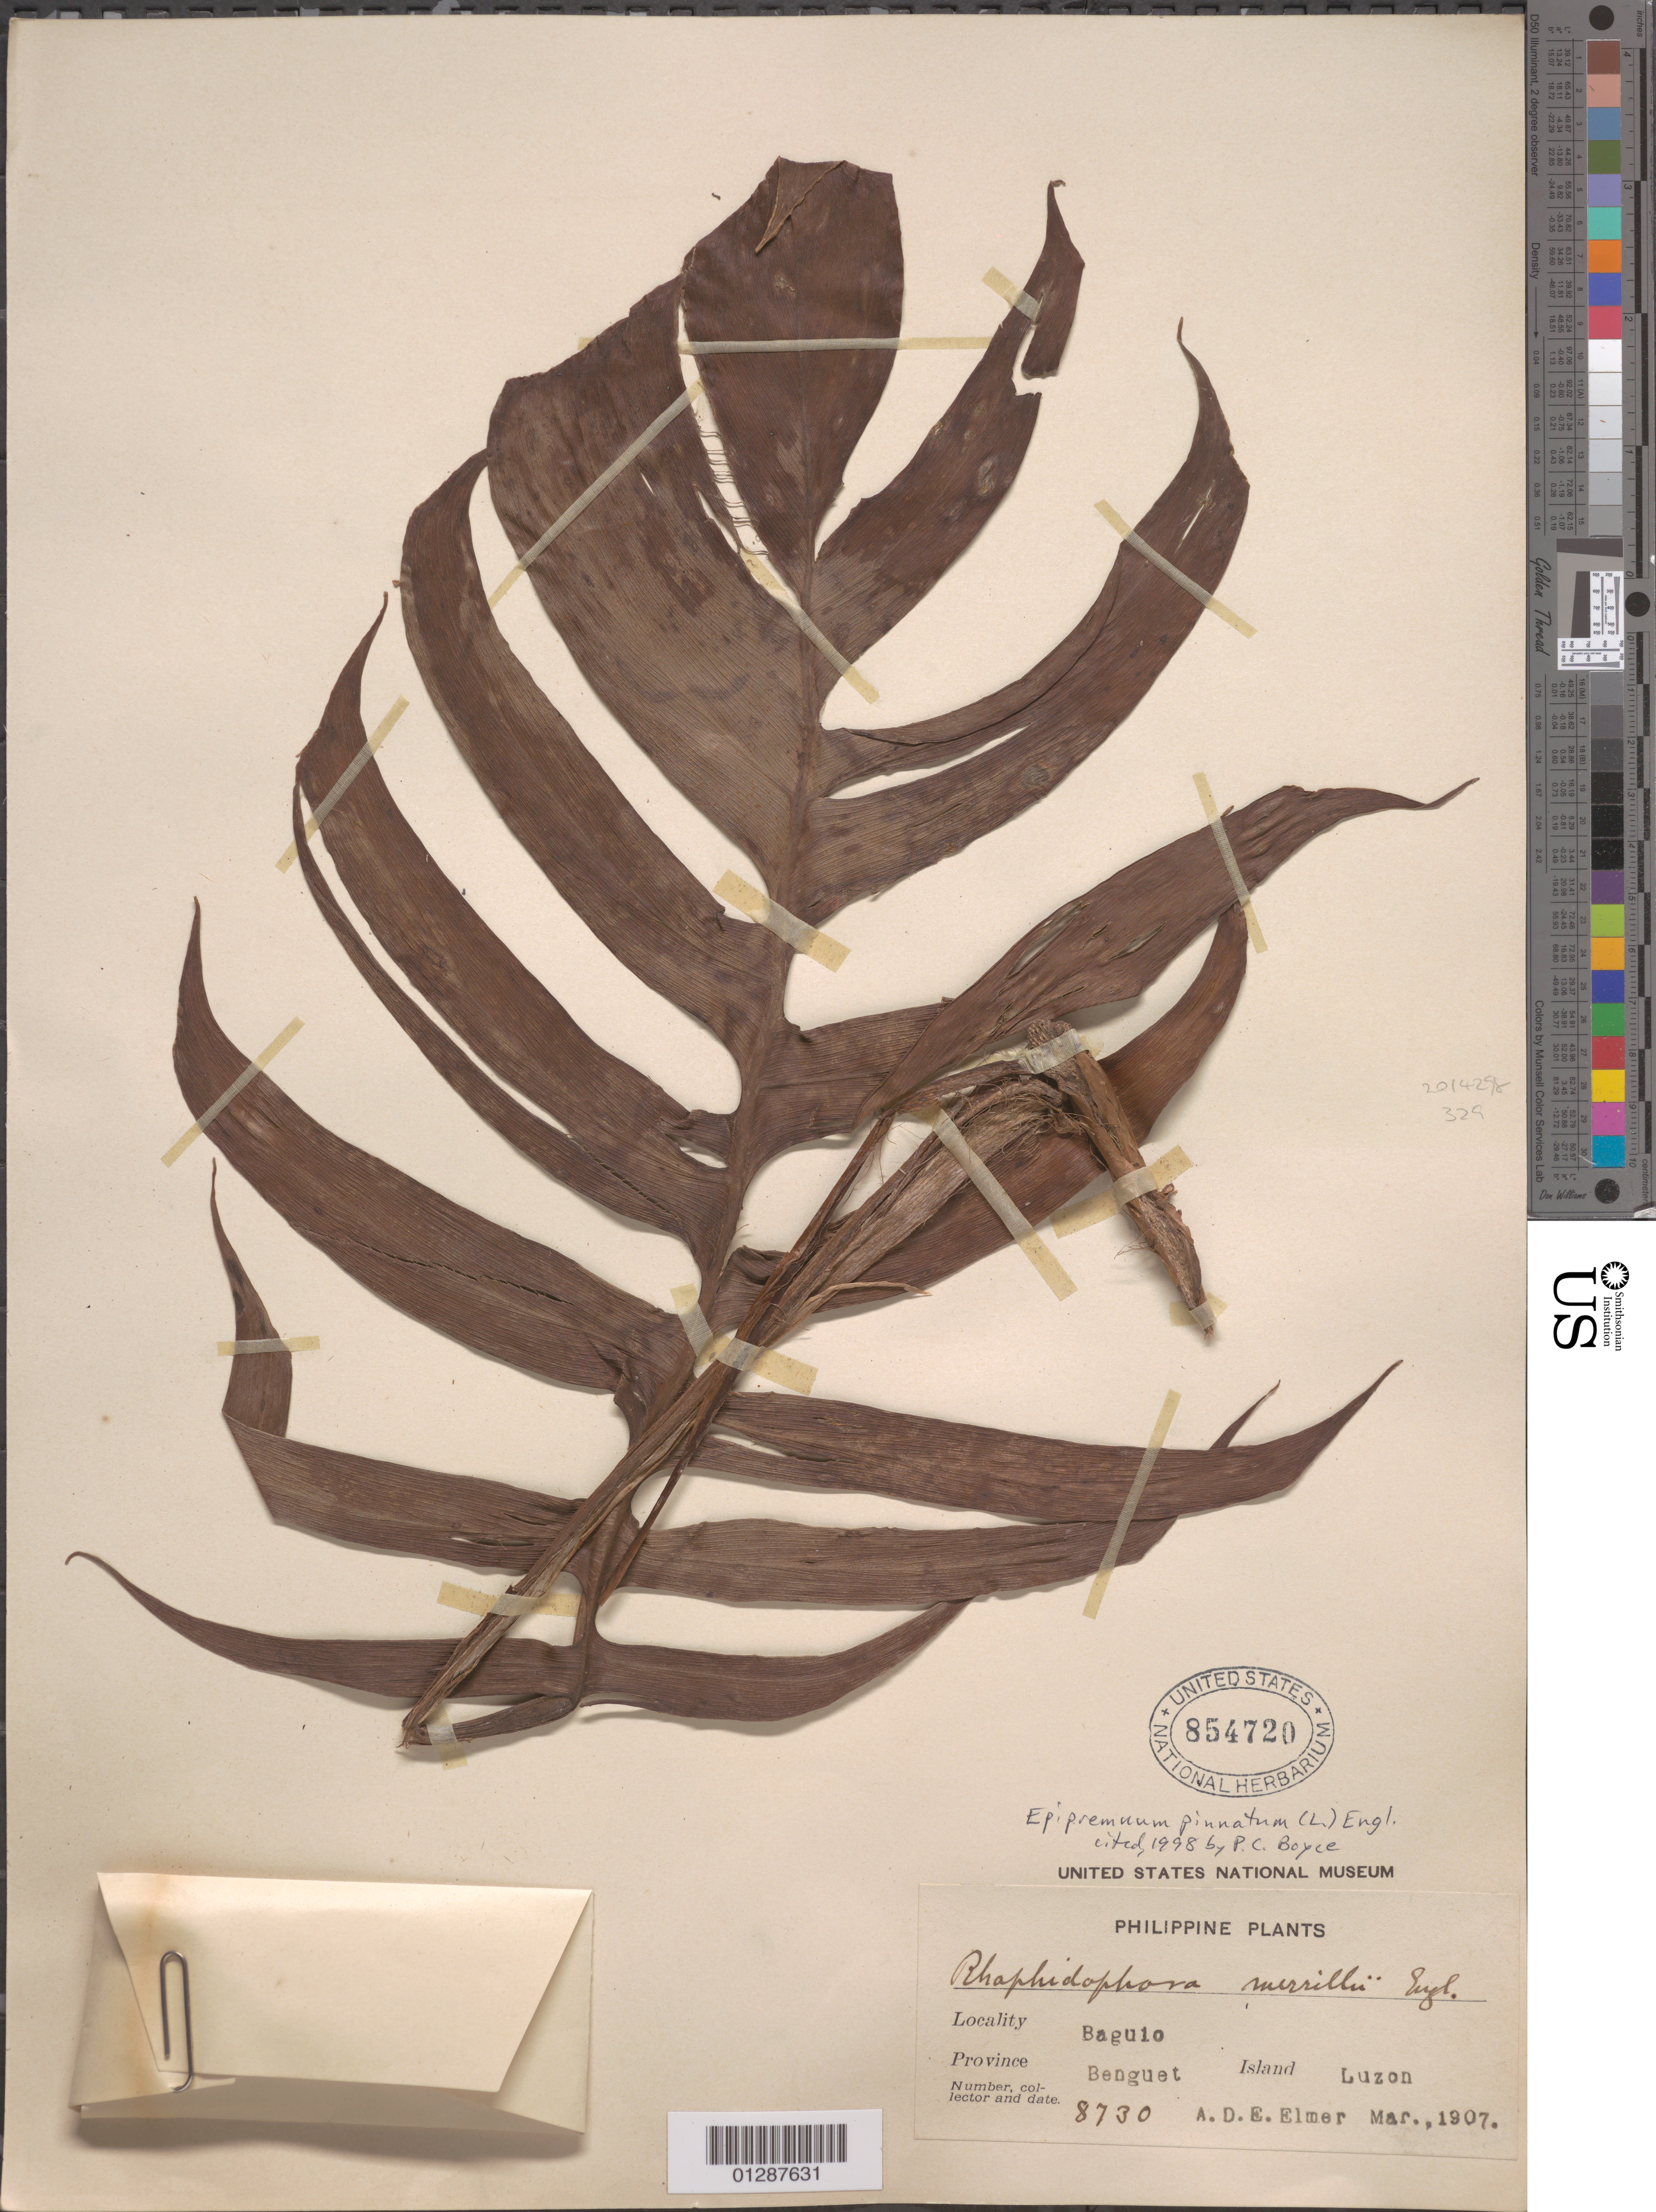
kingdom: Plantae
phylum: Tracheophyta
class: Liliopsida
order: Alismatales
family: Araceae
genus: Epipremnum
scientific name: Epipremnum pinnatum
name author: (L.) Engl.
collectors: A. D. E. Elmer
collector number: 8730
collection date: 1907-03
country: Philippines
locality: Baguio. Province Benguet, Island Luzon.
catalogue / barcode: US 854720